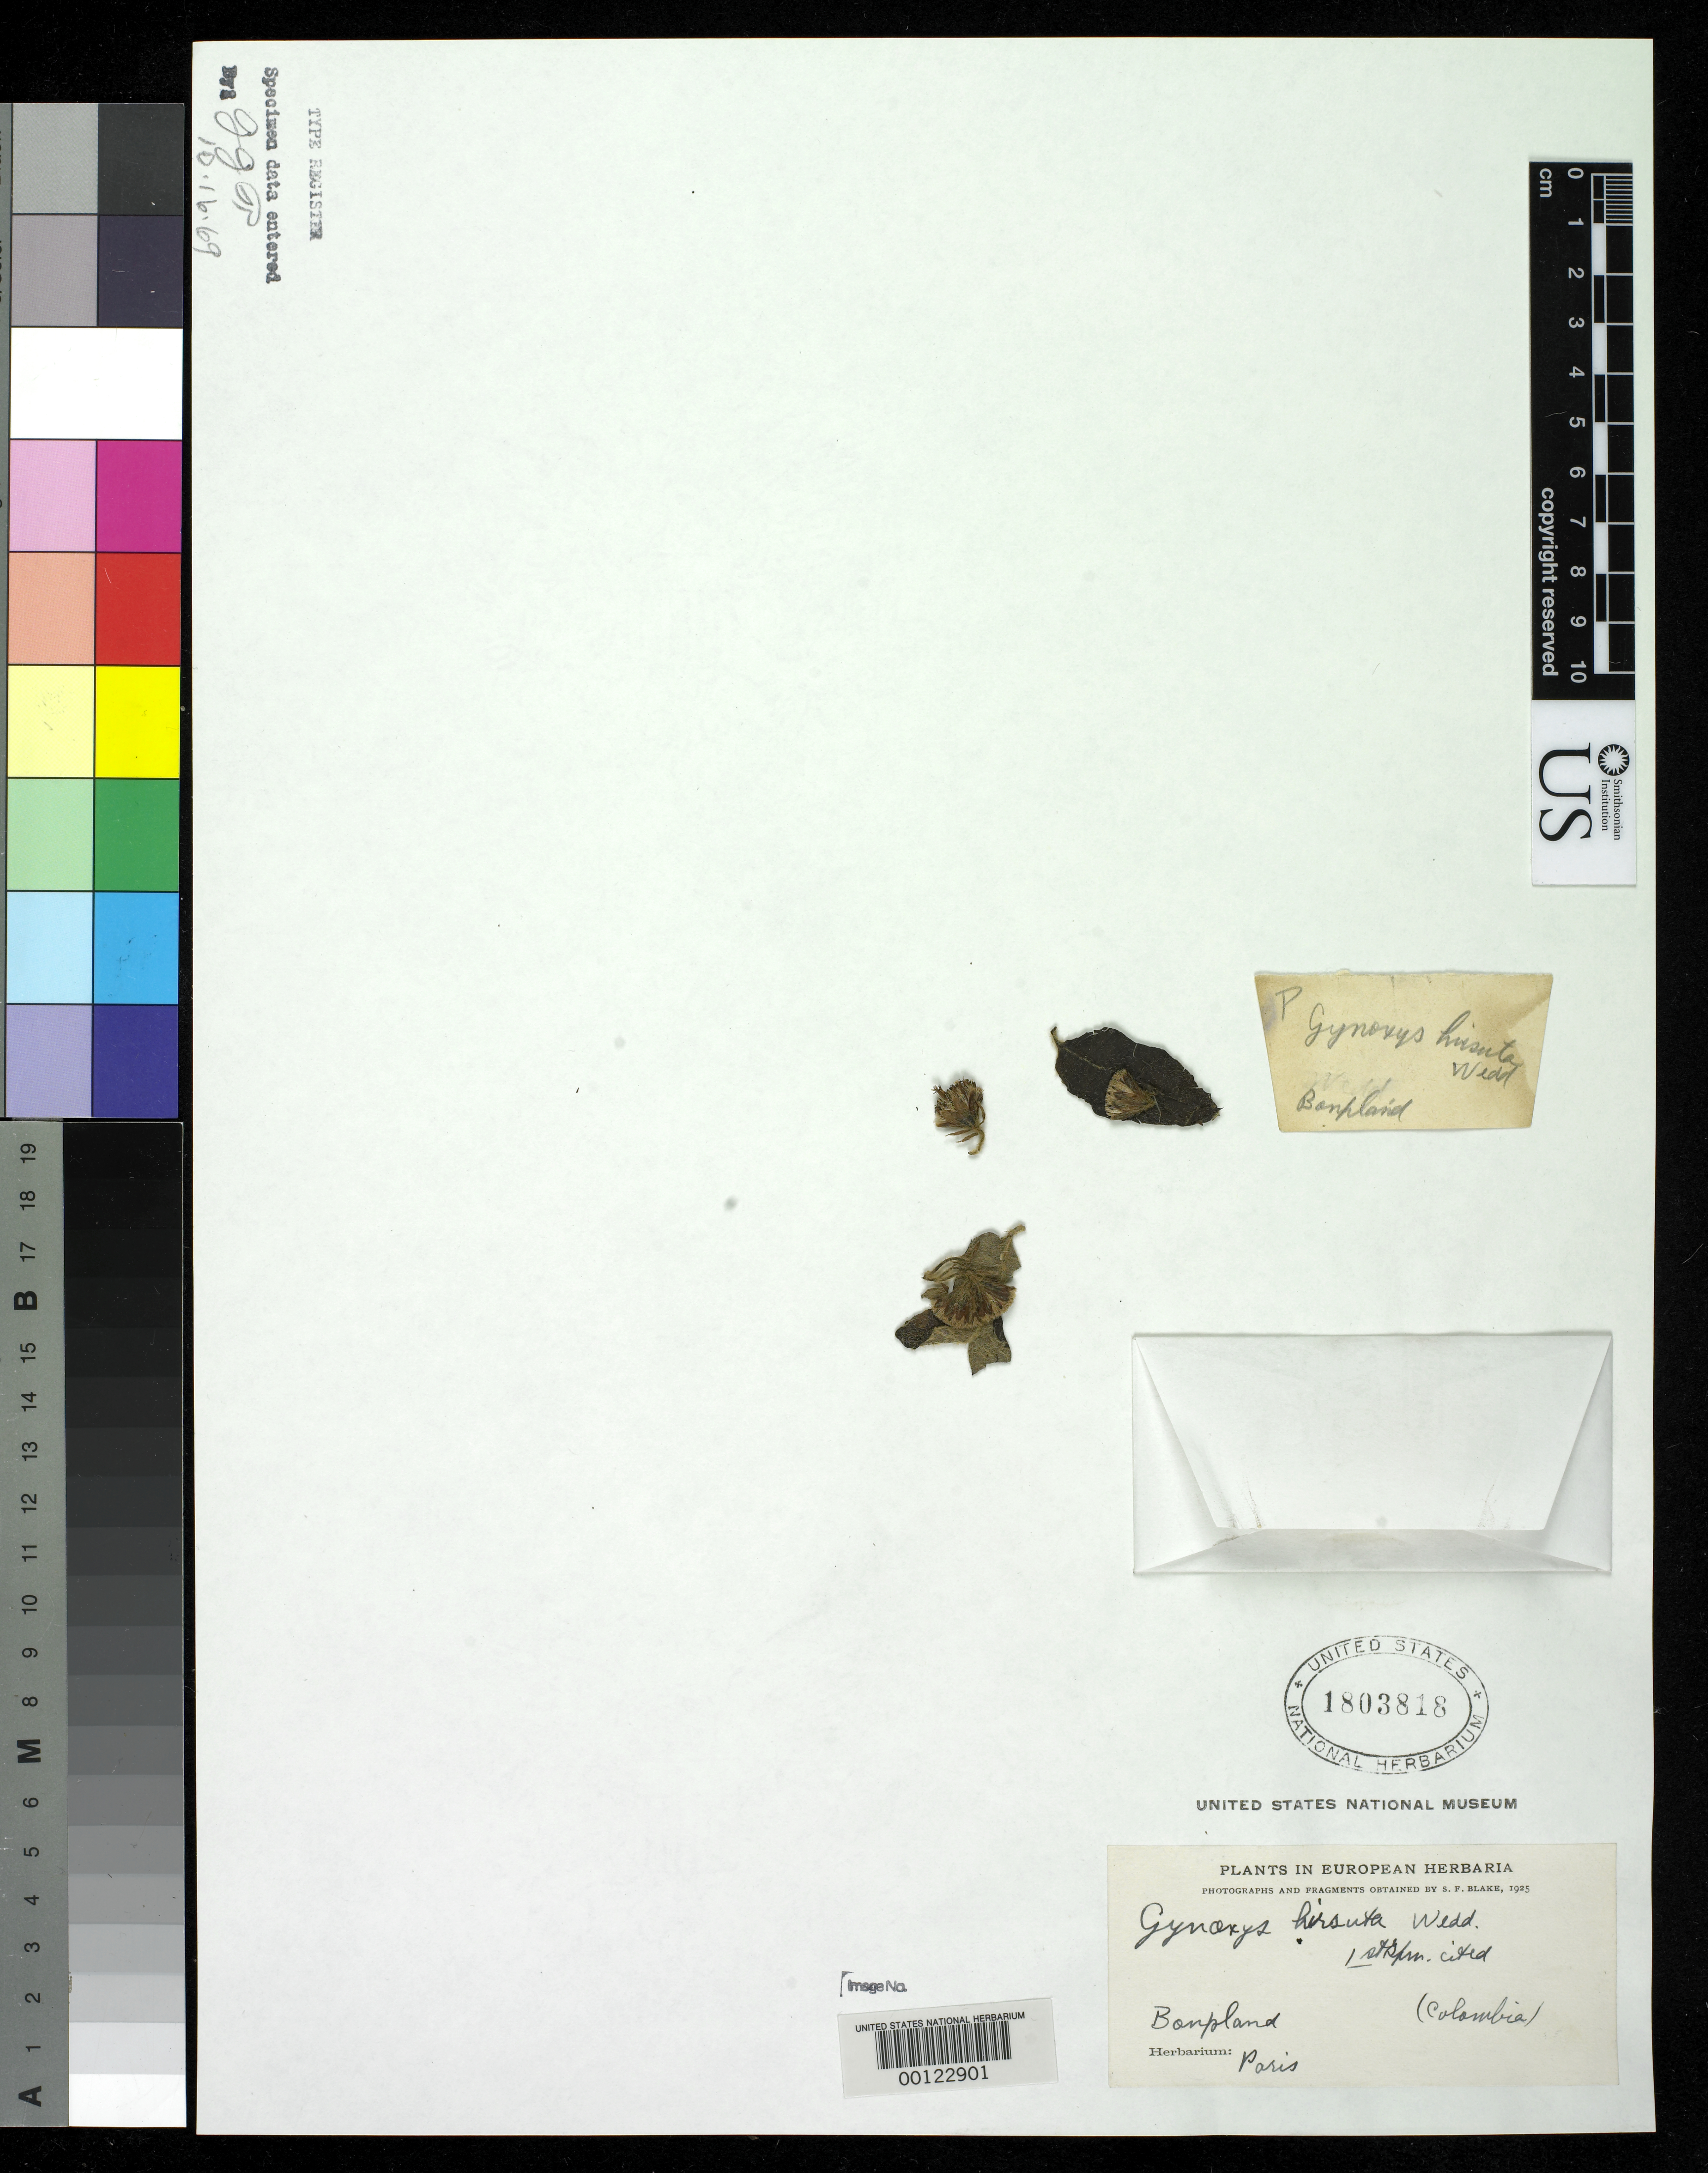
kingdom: Plantae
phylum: Tracheophyta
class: Magnoliopsida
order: Asterales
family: Asteraceae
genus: Gynoxys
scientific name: Gynoxys hirsuta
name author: Wedd.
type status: Type Fragment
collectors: A. J. A. Bonpland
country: Colombia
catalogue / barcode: US 1803818